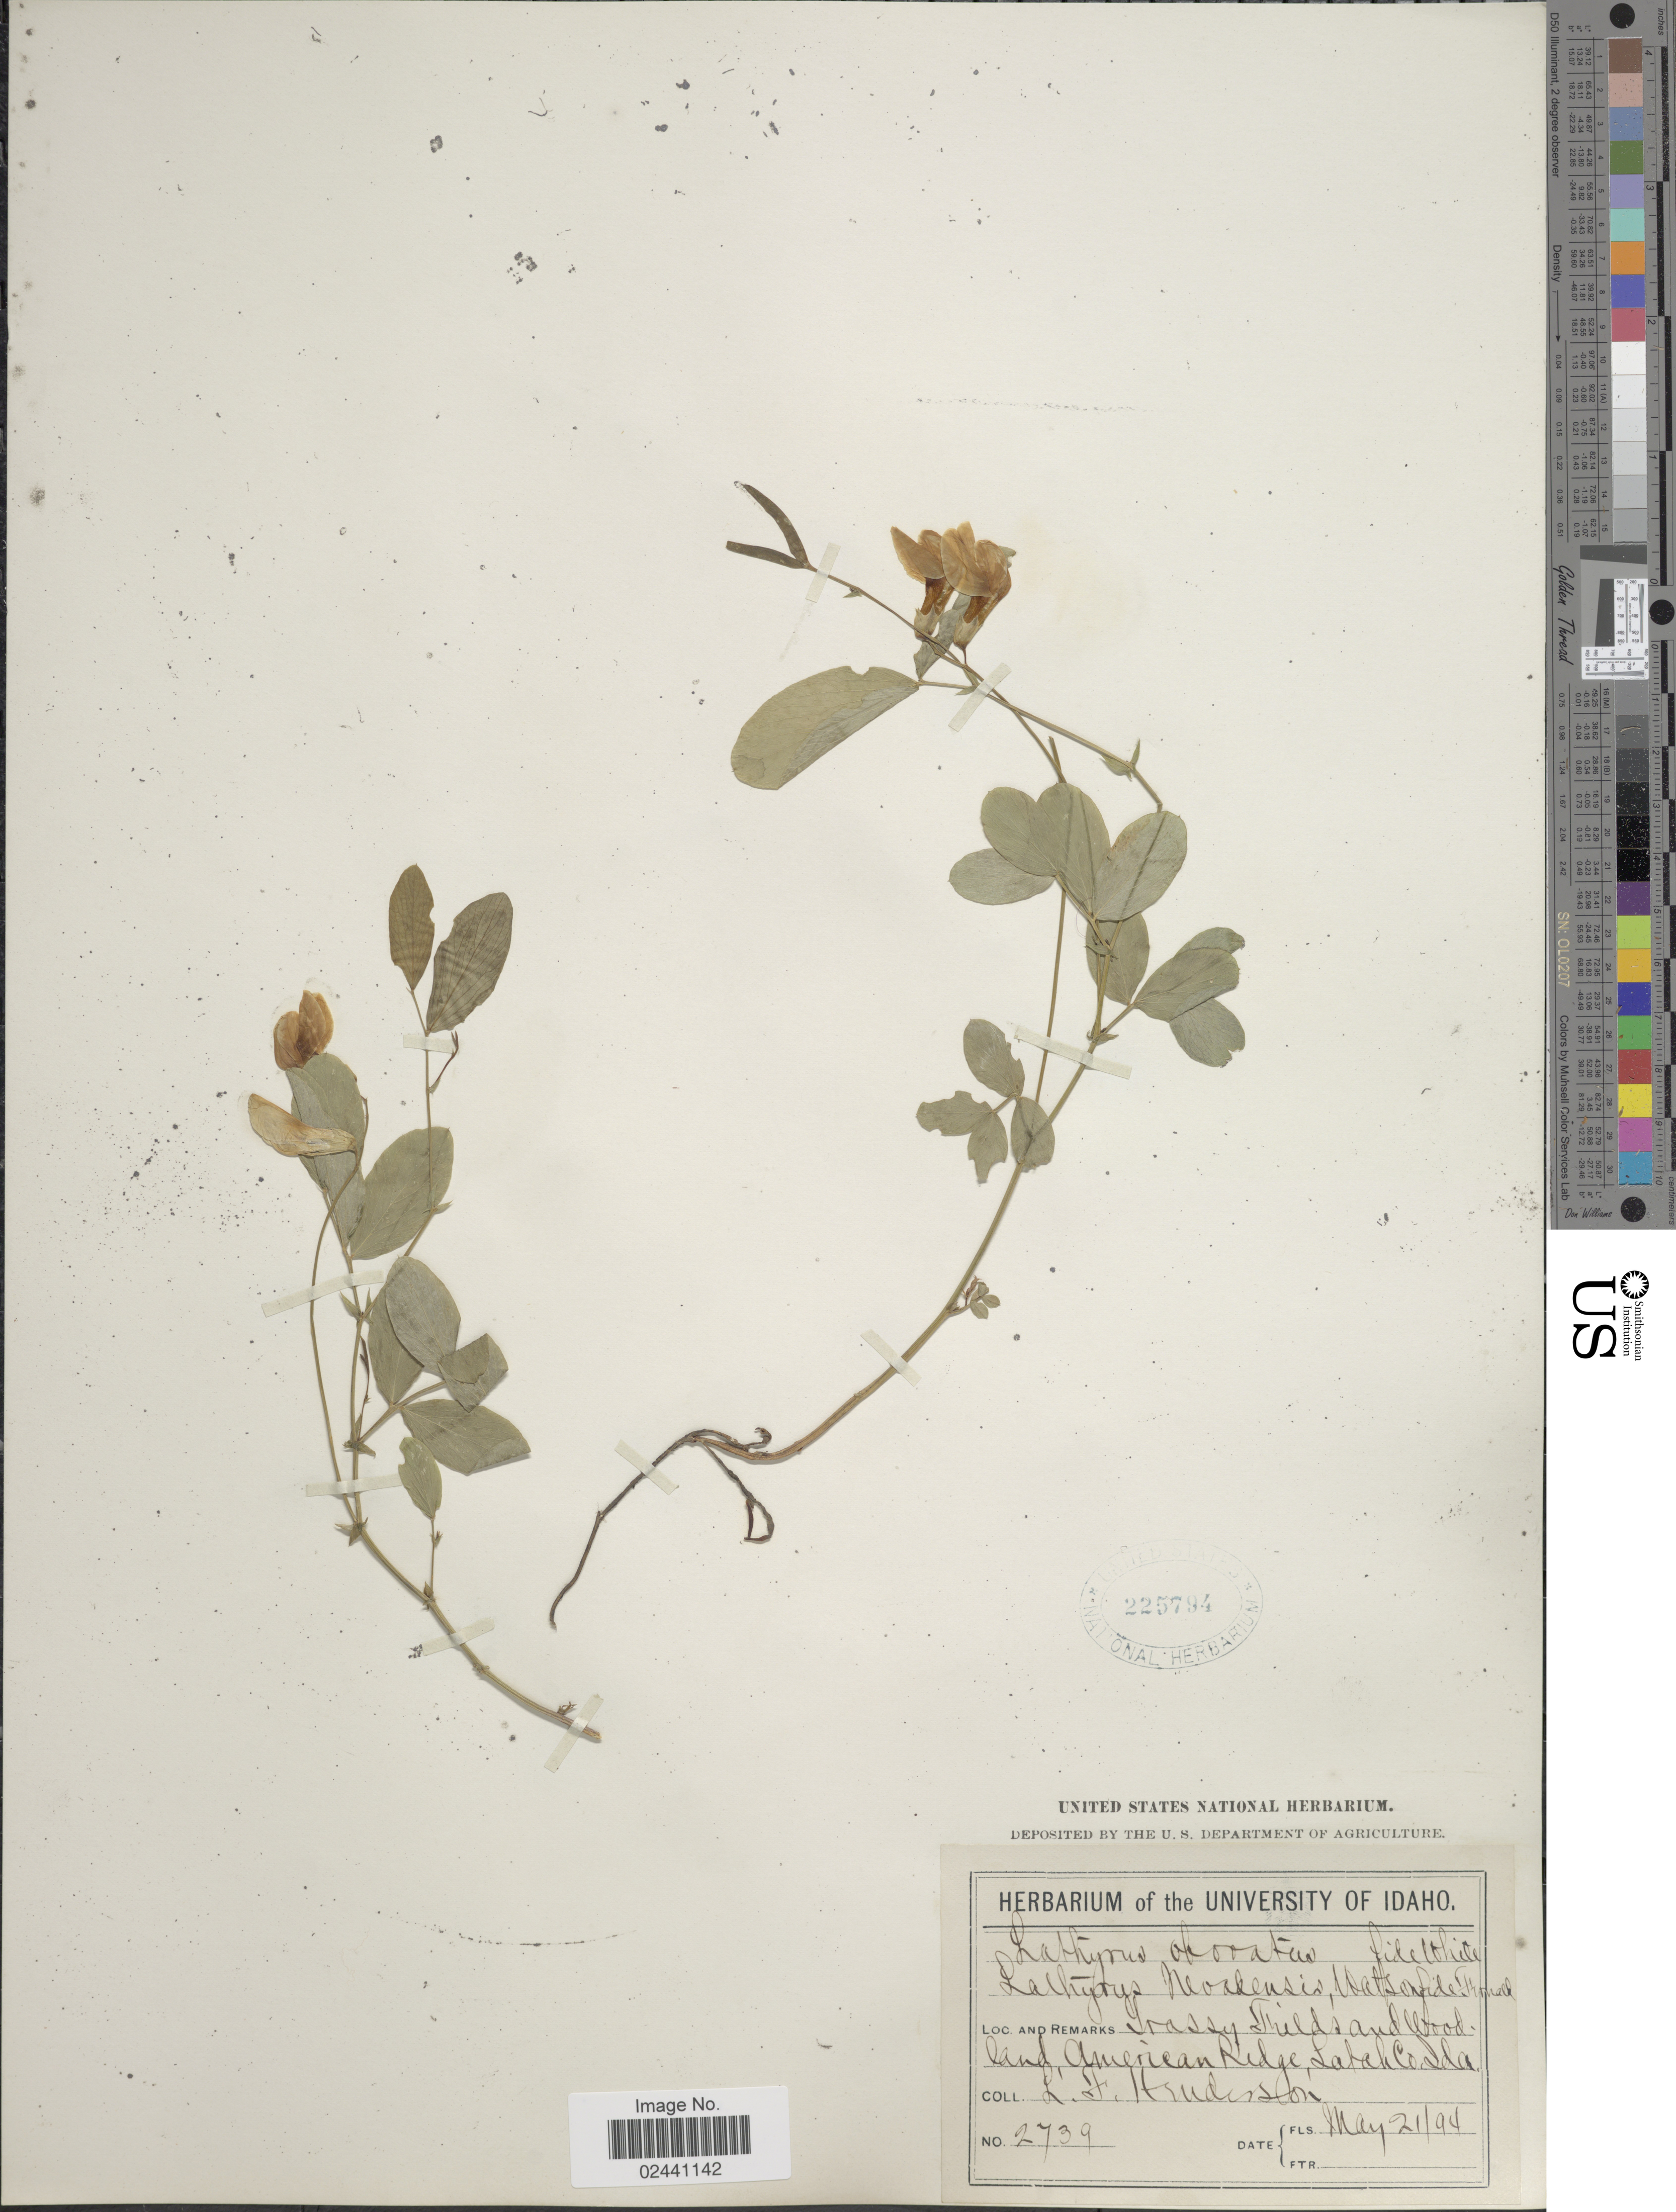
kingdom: Plantae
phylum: Tracheophyta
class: Magnoliopsida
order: Fabales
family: Fabaceae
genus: Lathyrus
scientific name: Lathyrus nevadensis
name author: S. Watson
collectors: L. Henderson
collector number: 2739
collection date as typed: Transcribed d/m/y: 21/5/94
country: United States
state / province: Idaho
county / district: Latah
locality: American Ridge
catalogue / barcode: US 225794